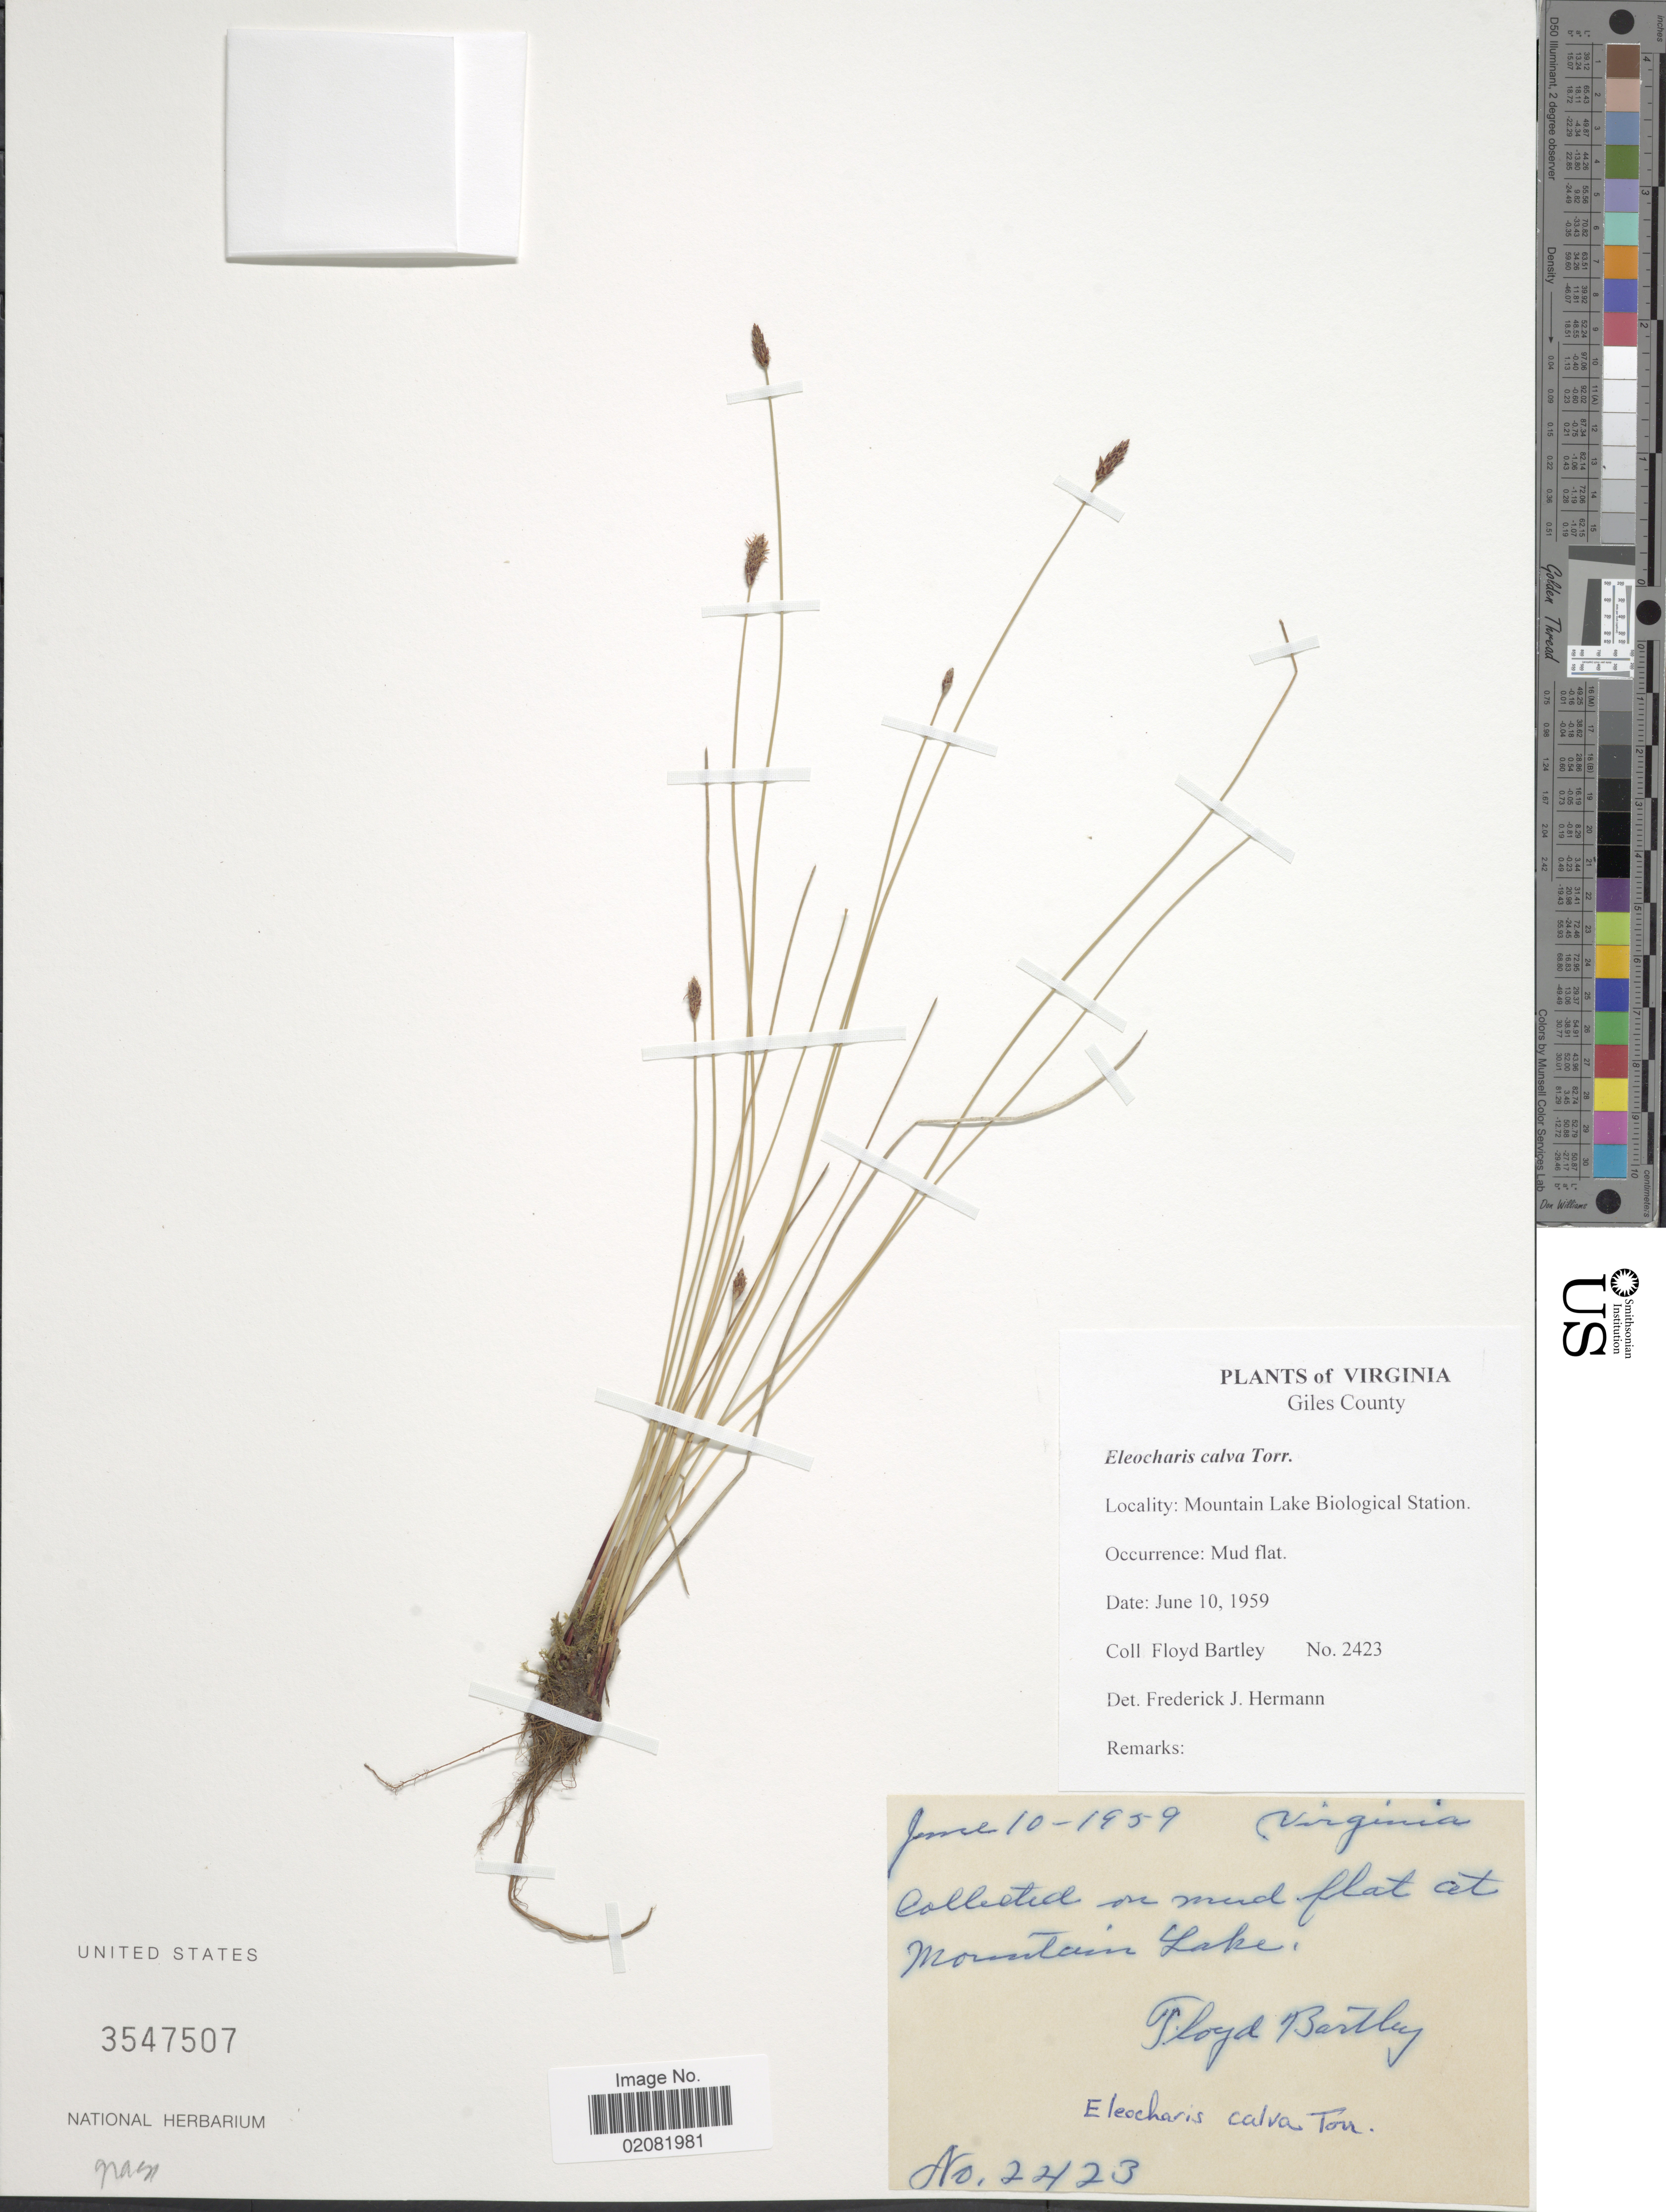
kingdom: Plantae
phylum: Tracheophyta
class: Liliopsida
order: Poales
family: Cyperaceae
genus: Eleocharis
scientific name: Eleocharis erythropoda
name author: Steud.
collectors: F. Bartley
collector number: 2423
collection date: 1959-06-10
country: United States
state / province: Virginia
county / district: Giles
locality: Mountain Lake Biological Station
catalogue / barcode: US 3547507